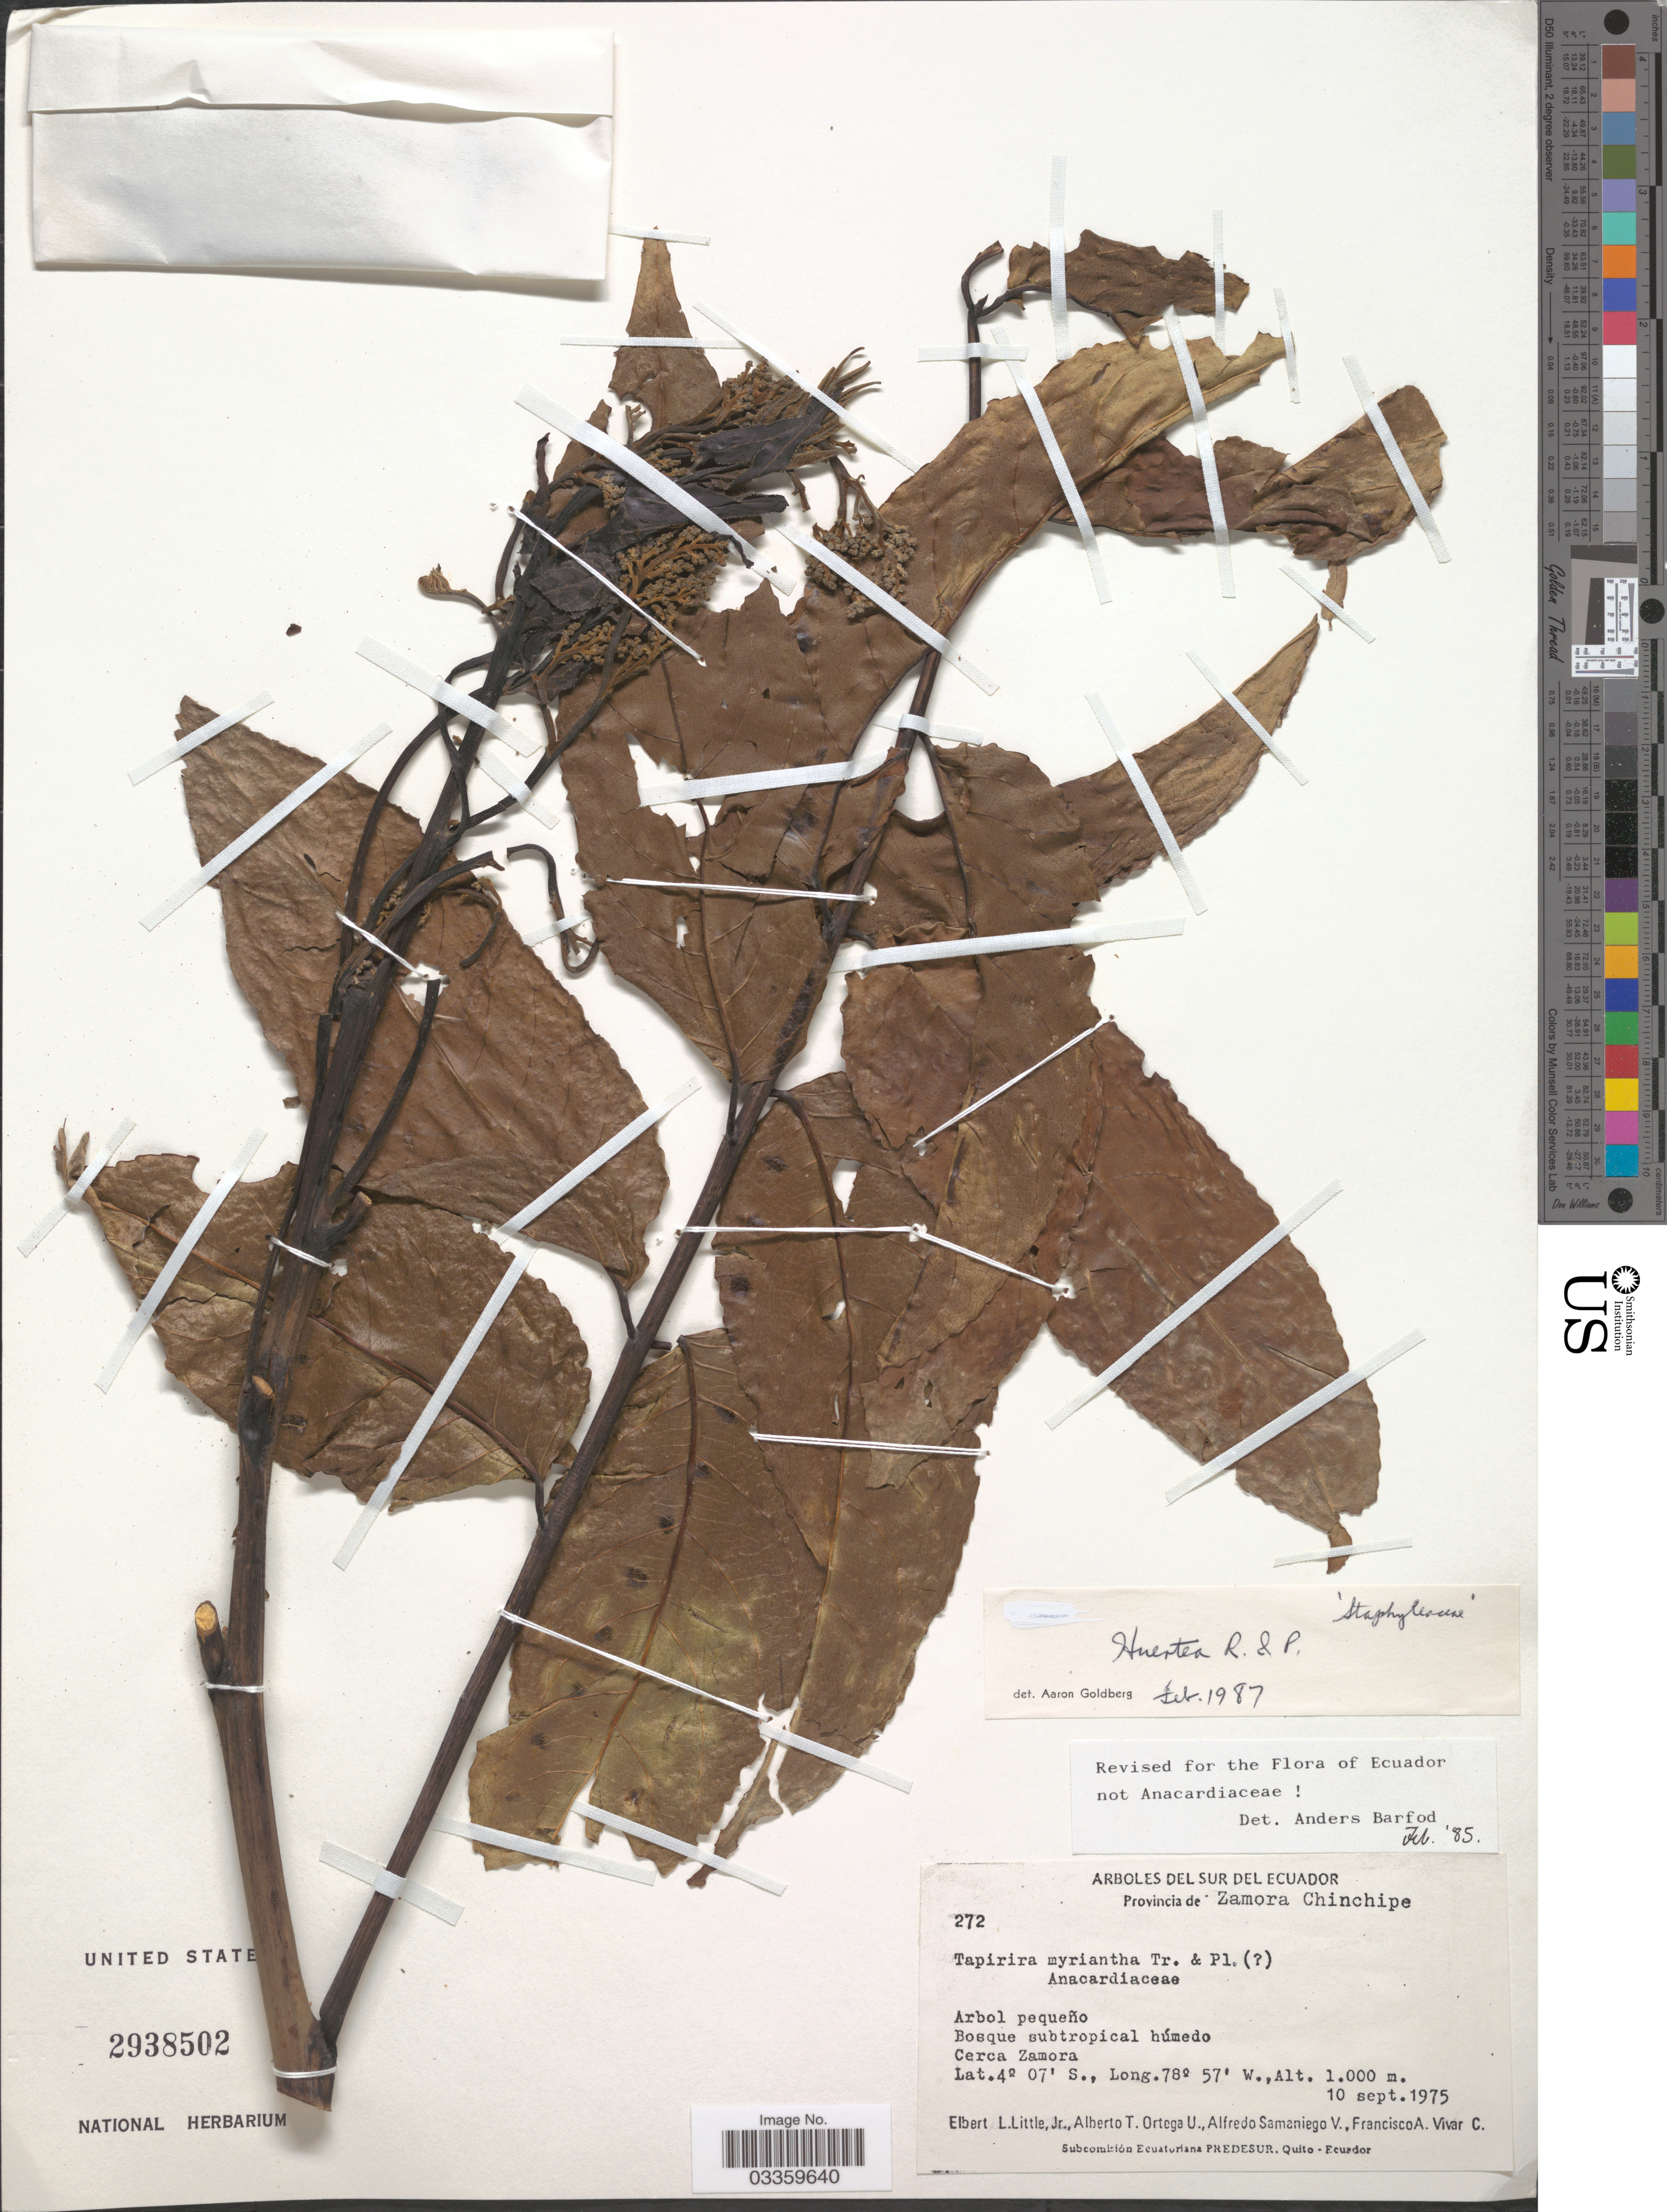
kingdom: Plantae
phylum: Tracheophyta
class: Magnoliopsida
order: Huerteales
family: Tapisciaceae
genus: Huertea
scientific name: Huertea sp.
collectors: E. L. Little, A. T. Ortega U., A. V. Samaniego & F. A. Vivar C.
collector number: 272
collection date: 1975-09-10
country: Ecuador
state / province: Zamora-Chinchipe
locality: Arboles del sur del Ecuador, Cerca Zamora.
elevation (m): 1000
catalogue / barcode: US 2938502